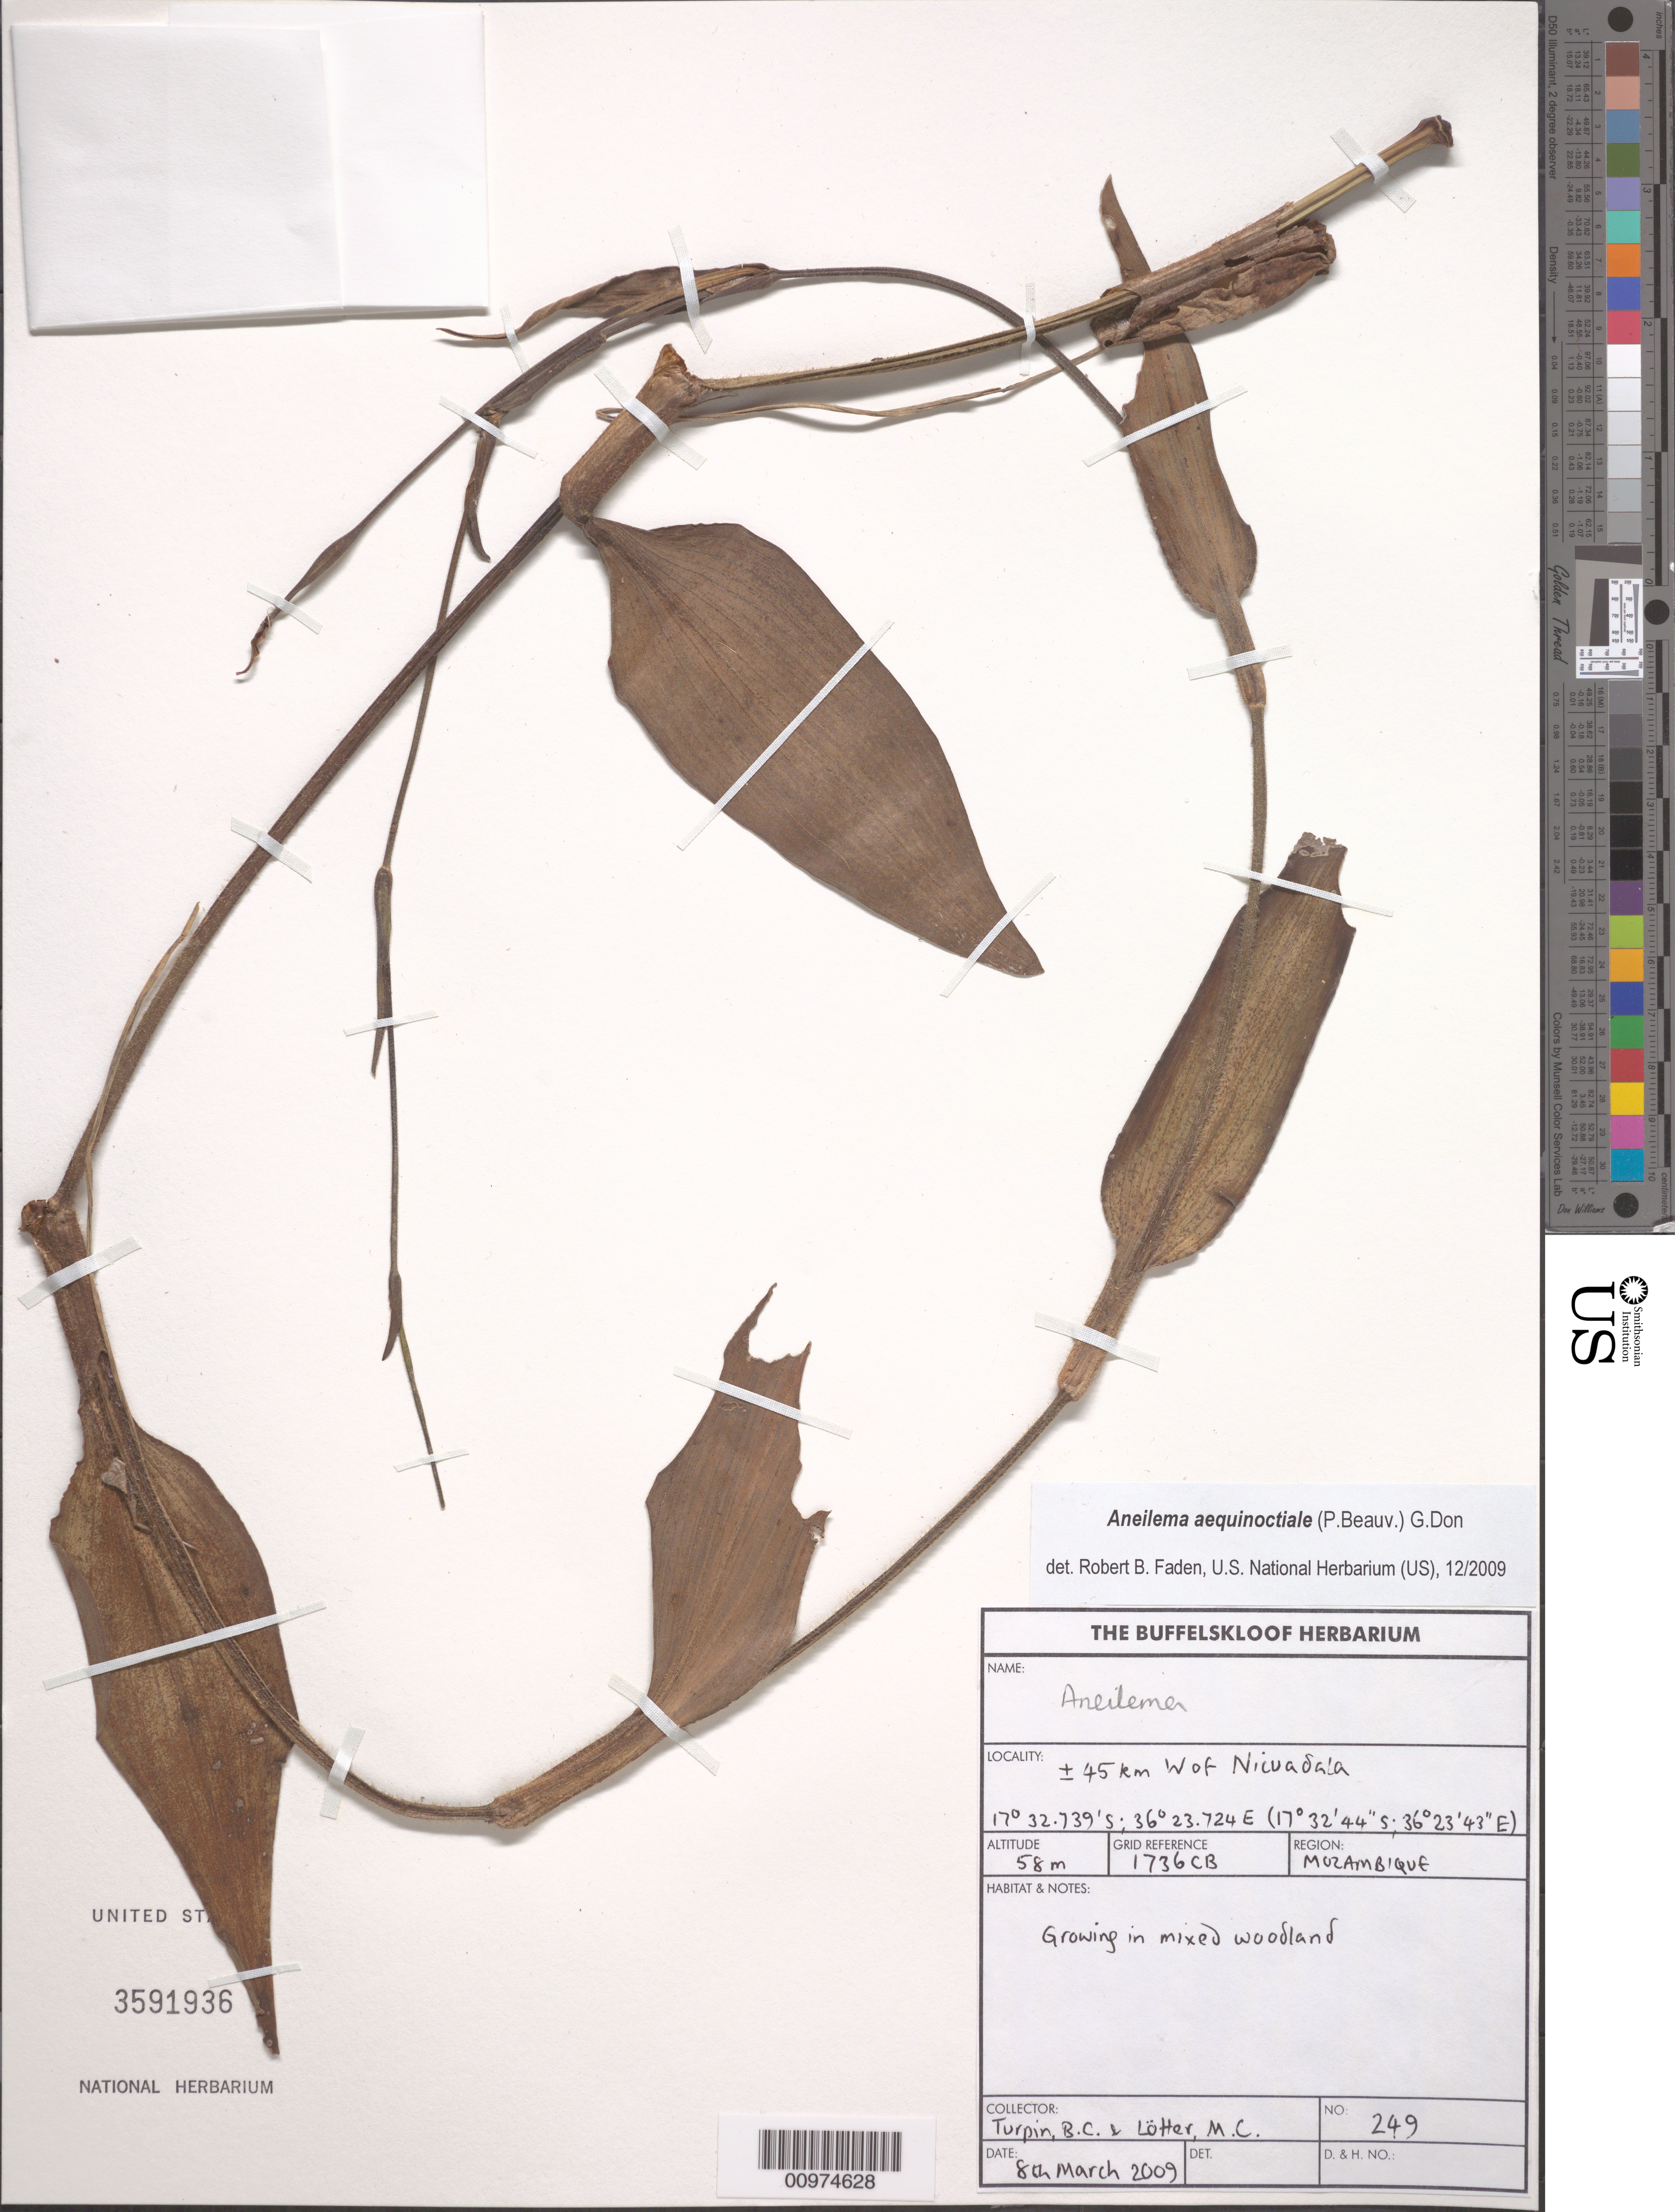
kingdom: Plantae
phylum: Tracheophyta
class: Liliopsida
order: Commelinales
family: Commelinaceae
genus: Aneilema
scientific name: Aneilema aequinoctiale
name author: (P. Beauv.) Loudon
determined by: Faden, Robert B., (US), Smithsonian Institution - National Museum of Natural History (UNITED STATES)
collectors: B. C. Turpin & M. Lötter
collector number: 249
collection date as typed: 08 Mar 2009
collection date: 2009-03-08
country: Mozambique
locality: ±45 km W of Nicuadala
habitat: Growing in mixed woodland.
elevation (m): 58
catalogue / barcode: US 3591936